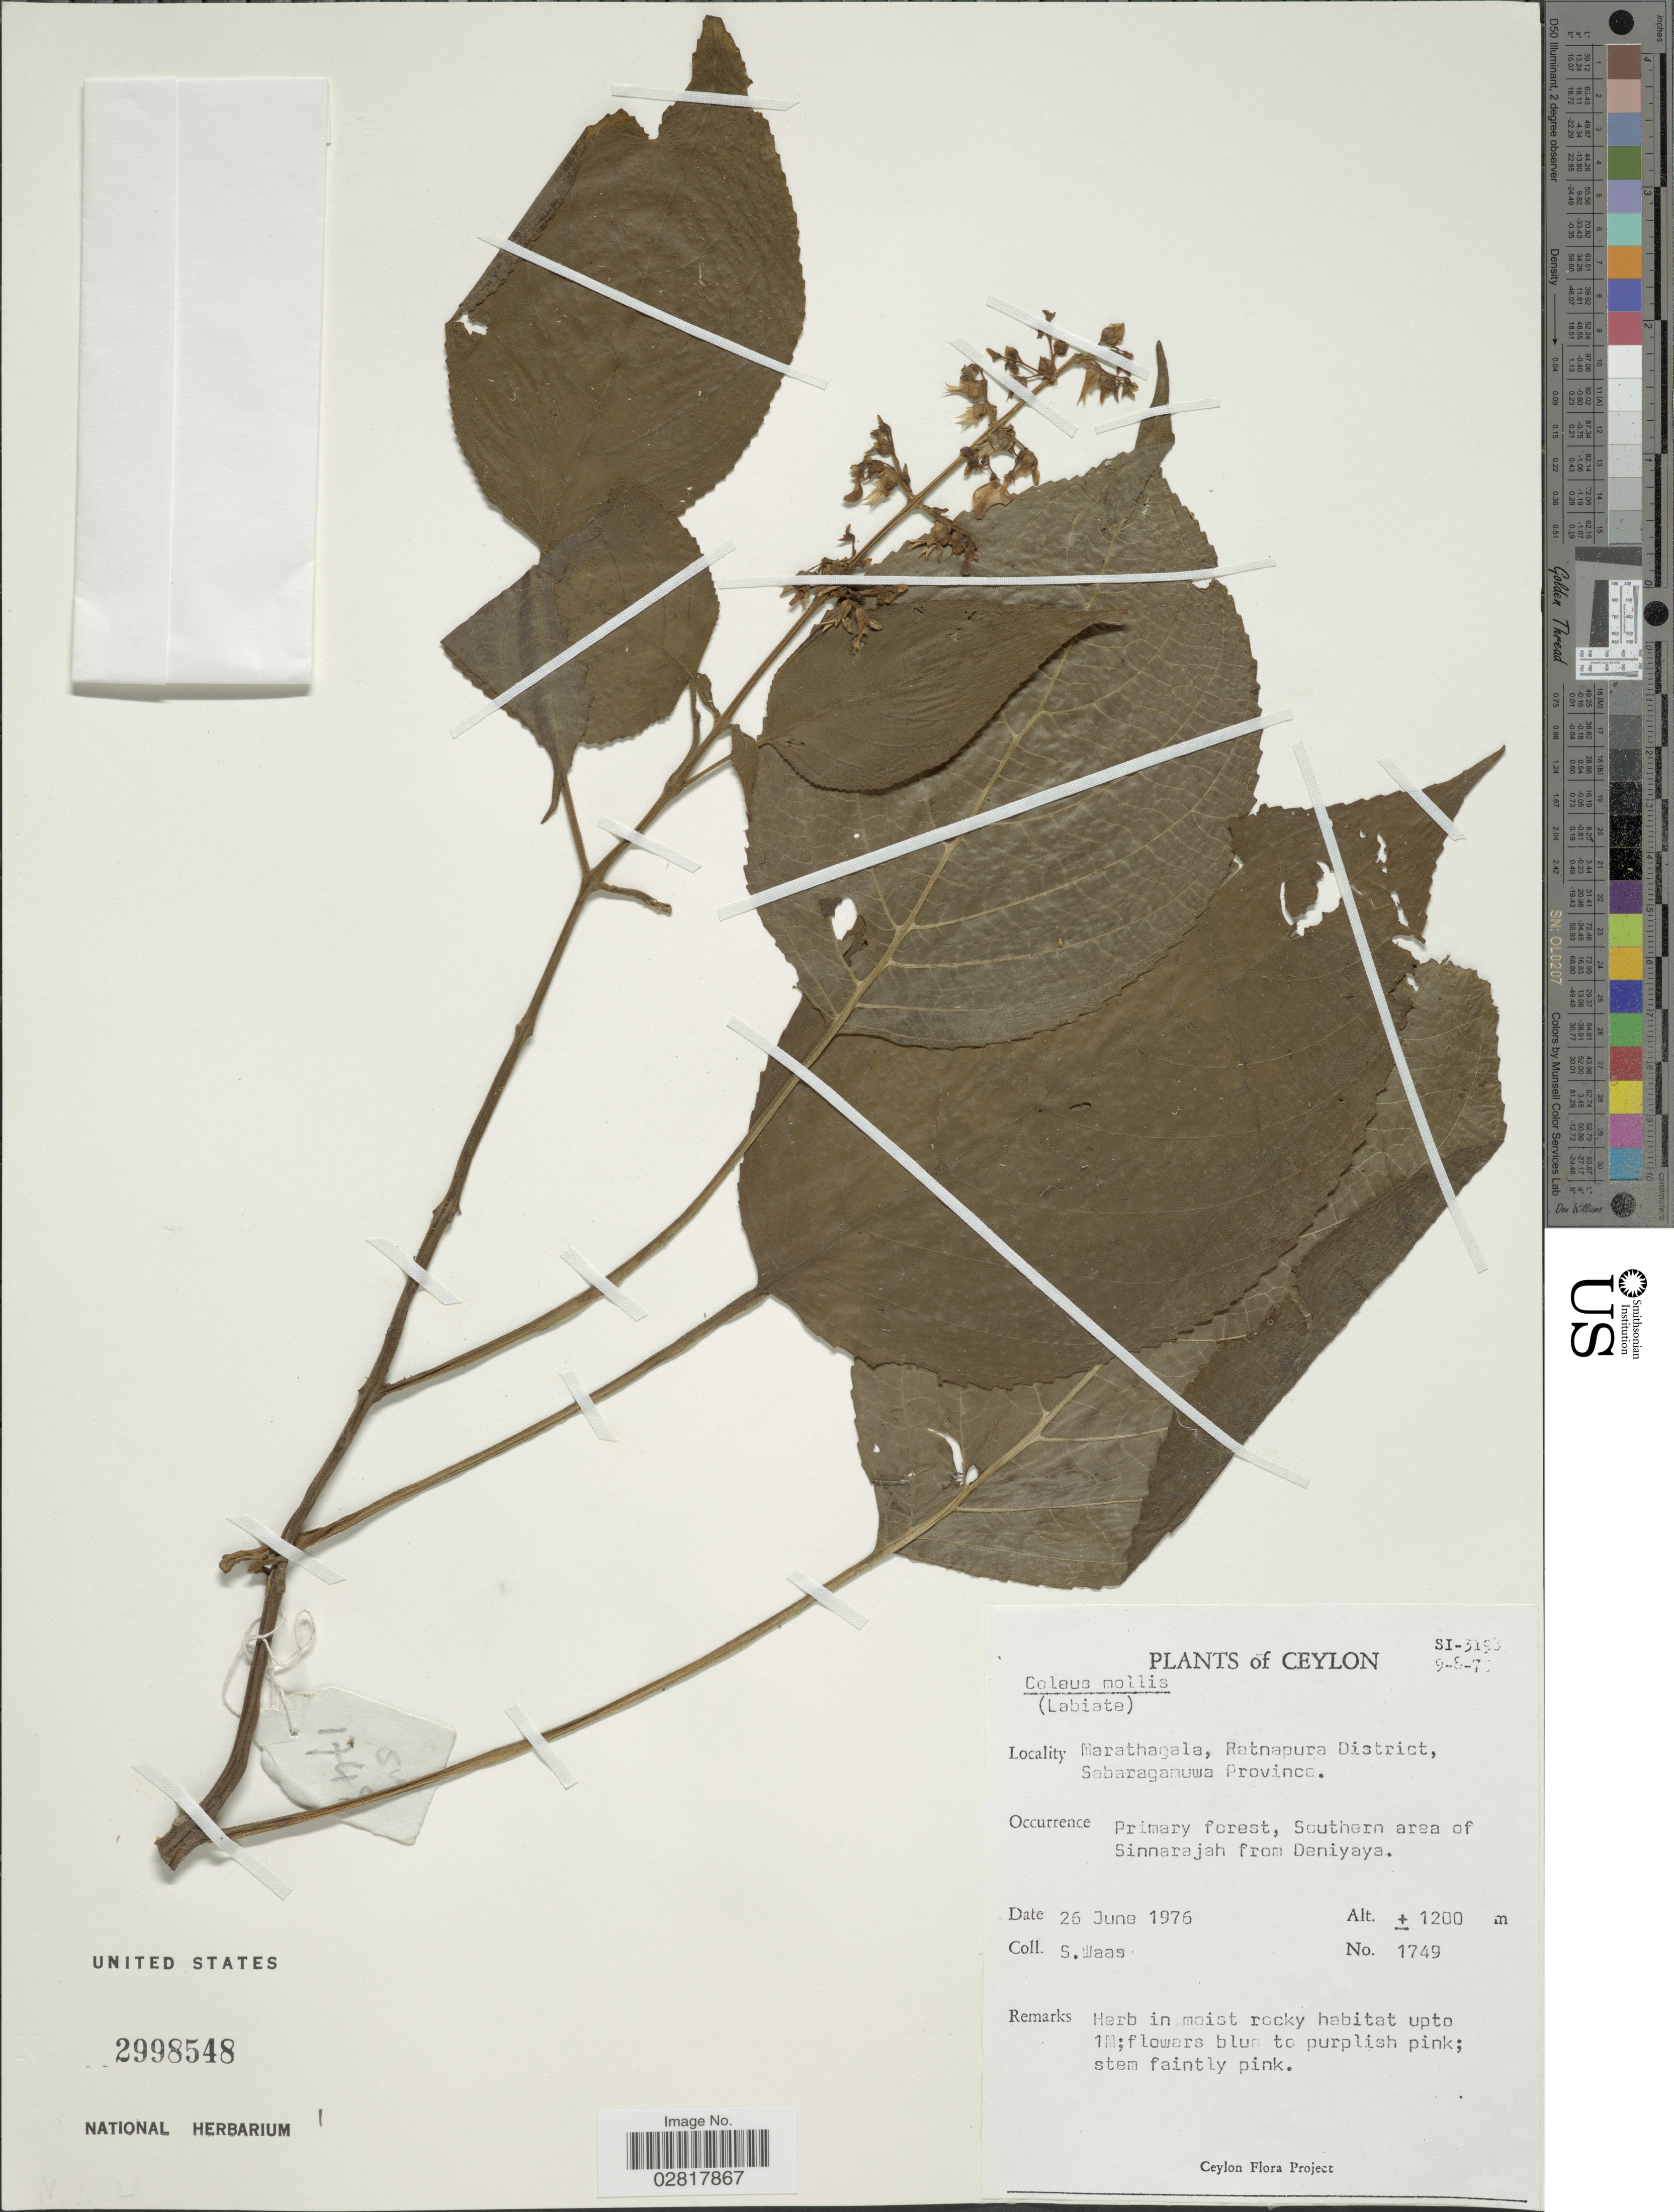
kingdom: Plantae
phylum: Tracheophyta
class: Magnoliopsida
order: Lamiales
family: Lamiaceae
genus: Plectranthus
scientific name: Plectranthus crameri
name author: R.H. Willemse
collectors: S. Waas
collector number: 1749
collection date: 1976-06-26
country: Sri Lanka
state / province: Sabaragamuwa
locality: Ceylon. Marathagala Ratnapura District, Sabaragamuwa Province. Southern area of Sinnarajah from Deniyaya.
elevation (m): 1200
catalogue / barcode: US 2998548